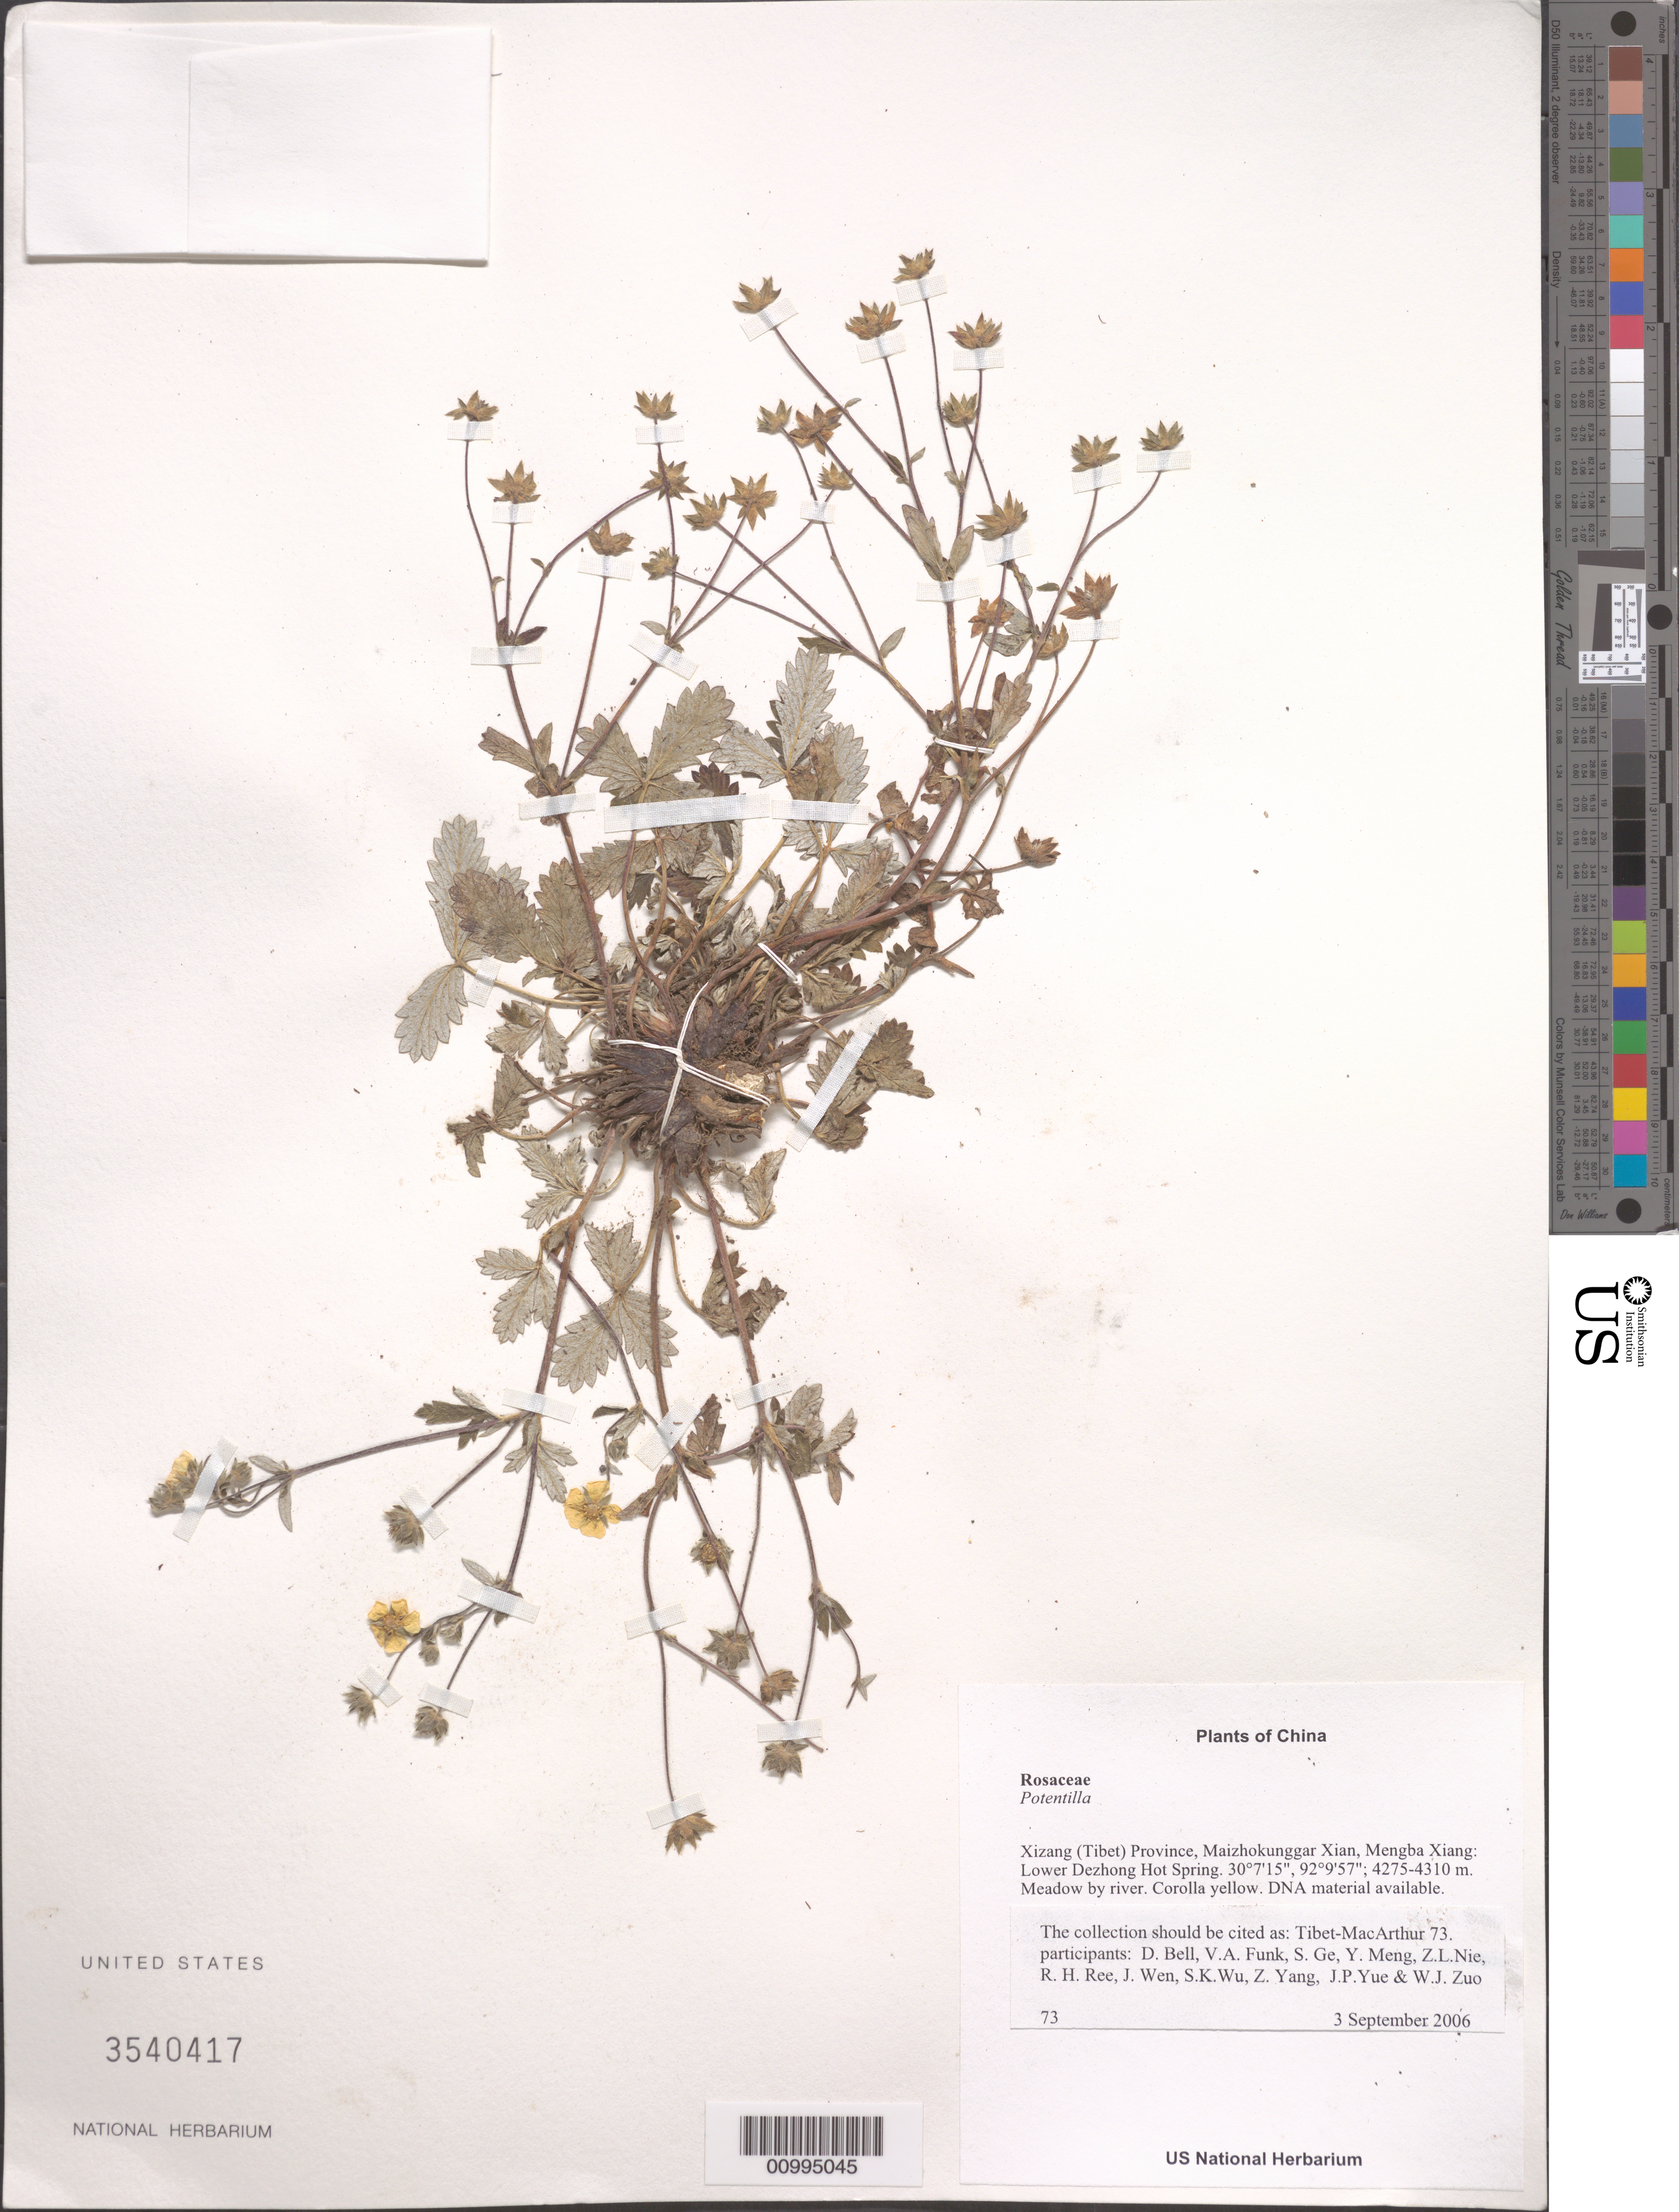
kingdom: Plantae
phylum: Tracheophyta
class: Magnoliopsida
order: Rosales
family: Rosaceae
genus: Potentilla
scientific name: Potentilla sp.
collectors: Tibet-MacArthur, D. A. Bell, V. Funk, S. Ge, Y. Meng, Z. Nie, R. Ree, J. Wen, S. K. Wu, Z. Yang, J. Yue & W. Zuo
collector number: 73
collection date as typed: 03 Sep 2006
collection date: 2006-09-03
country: China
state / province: Xizang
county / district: Maizhokunggar Xian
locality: Zhikong District: Mengba Xiang:Dezhong Hot Spring (lower part).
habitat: Grazed slope with thickets of Salix, Berberis, Rosa, and dwarf Rhododendron. Meadow by river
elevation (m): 4275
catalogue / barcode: US 3540417